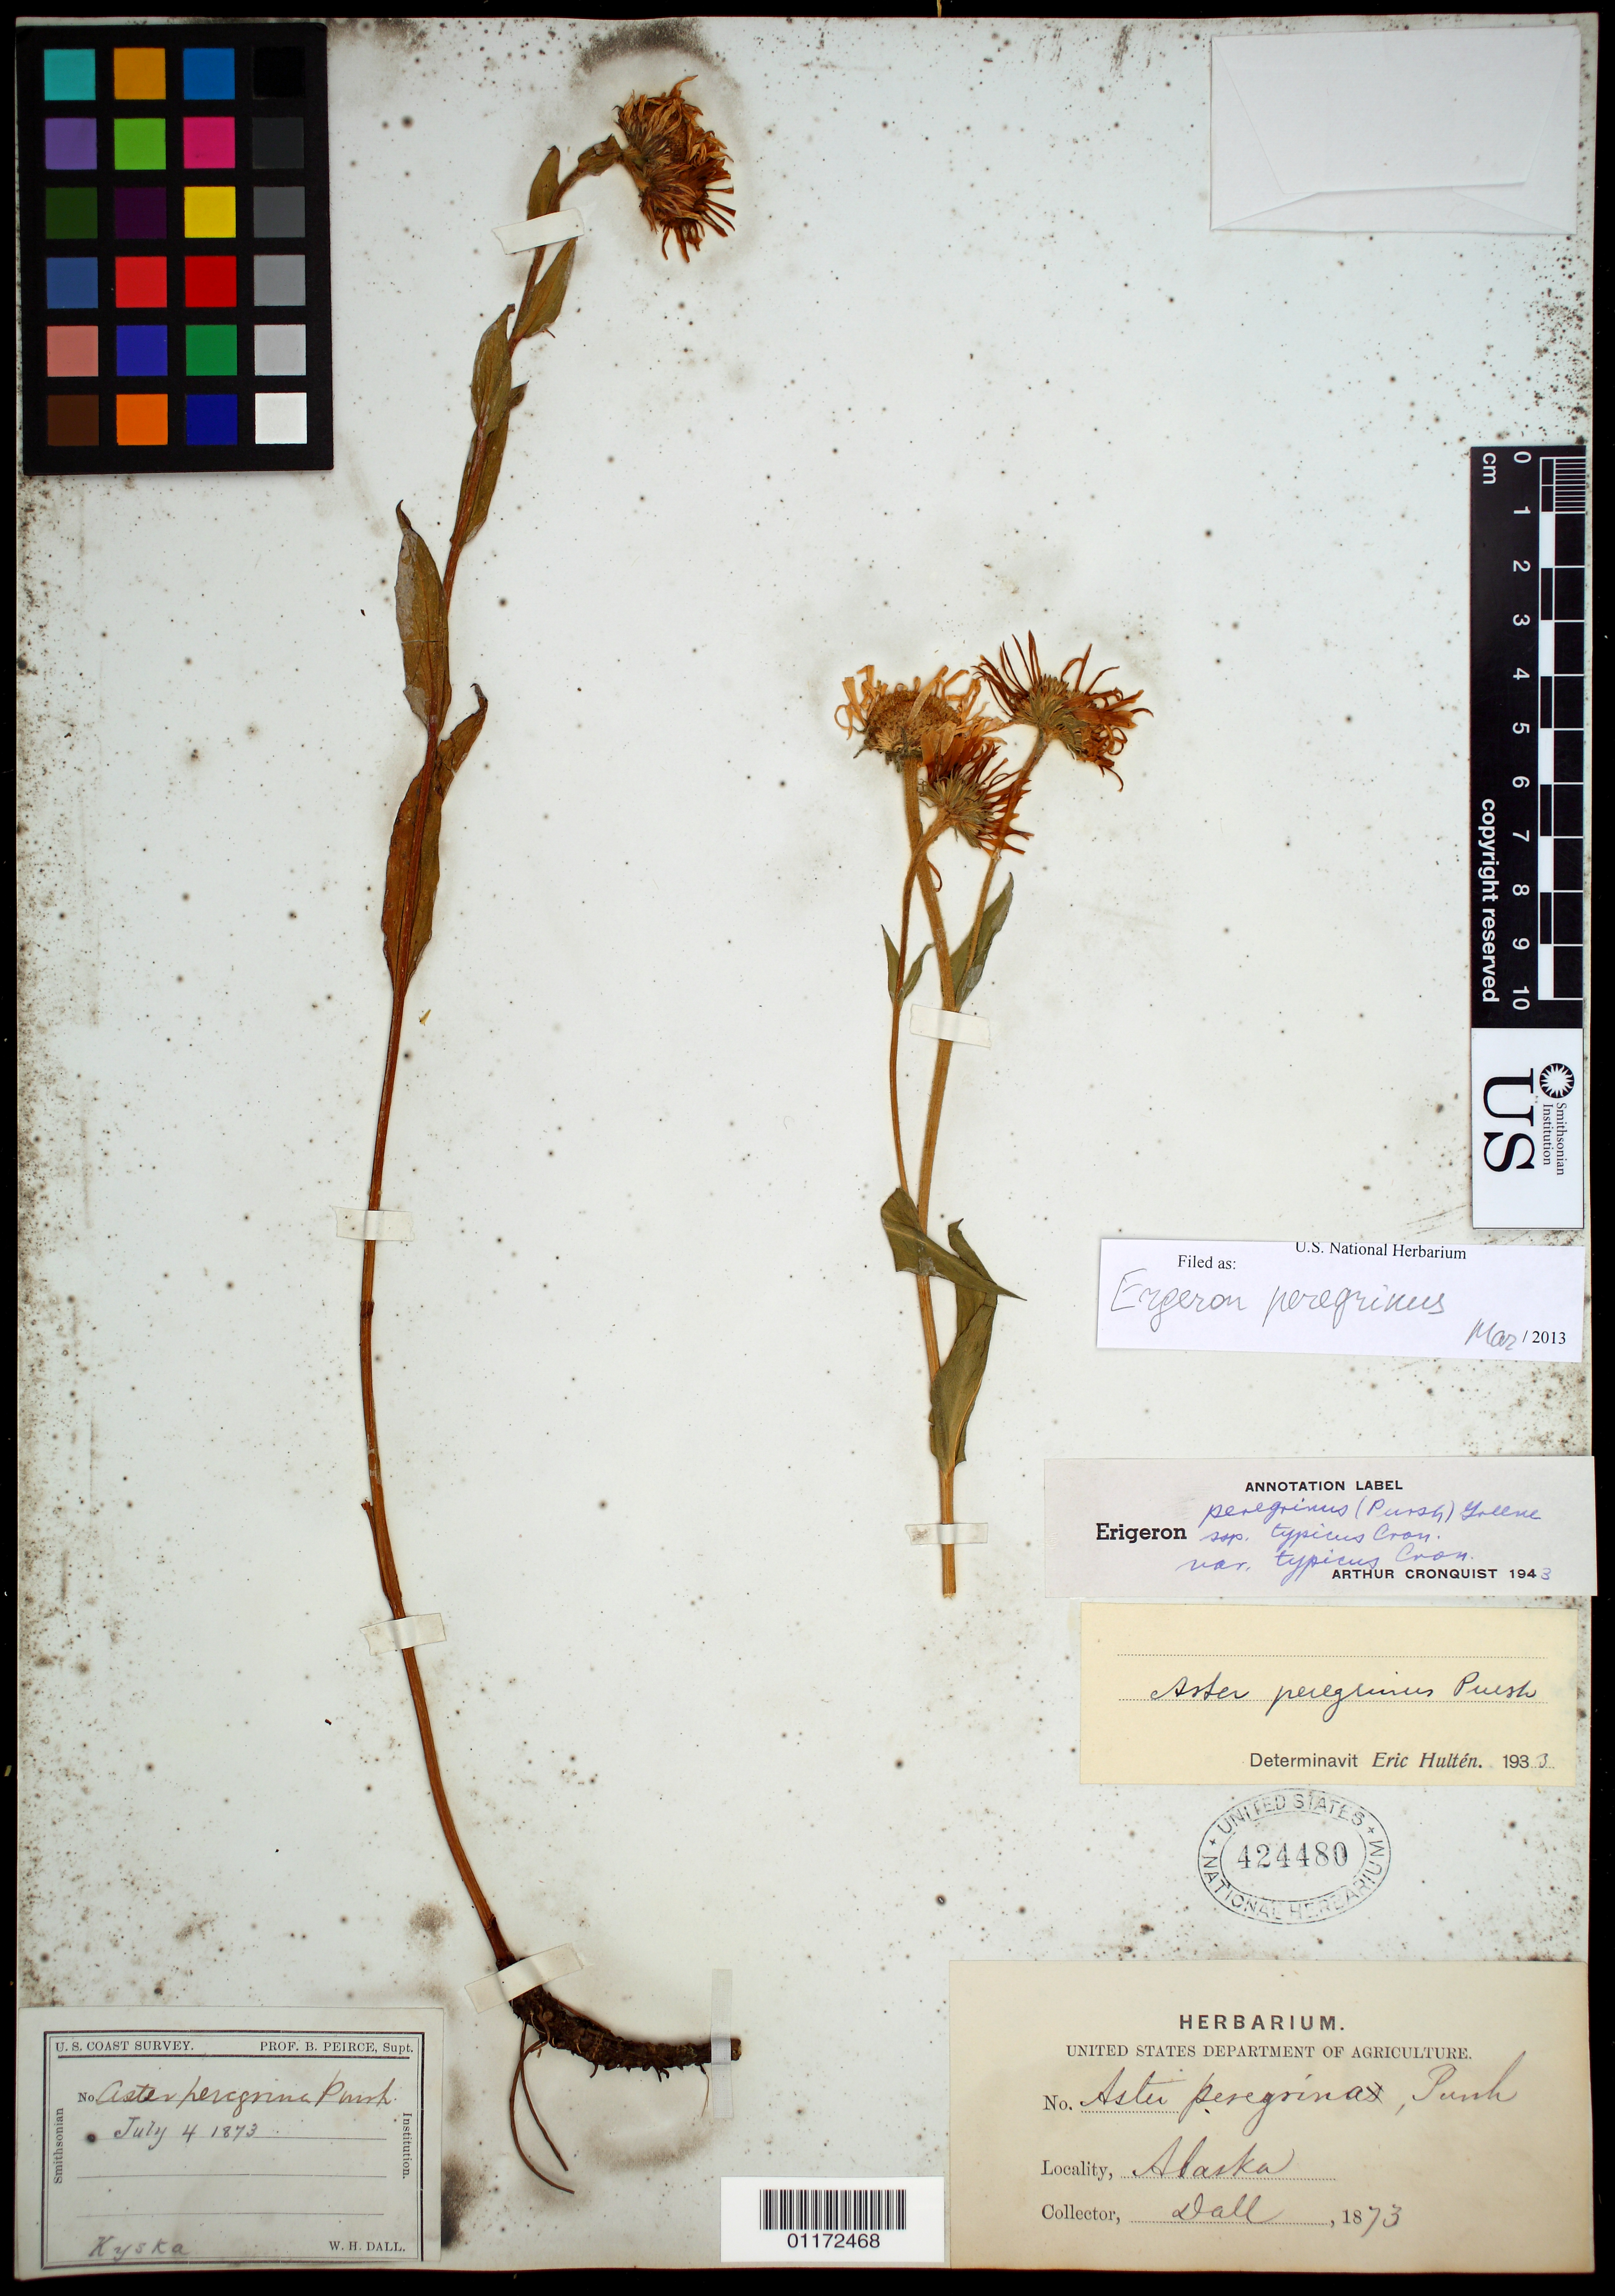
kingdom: Plantae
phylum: Tracheophyta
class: Magnoliopsida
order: Asterales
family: Asteraceae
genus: Erigeron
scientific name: Erigeron peregrinus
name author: (Banks ex Pursh) Greene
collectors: W. Dall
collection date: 1873-07-04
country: United States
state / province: Alaska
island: Kiska Island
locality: Kiska Island [Kyska]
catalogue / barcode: US 424480